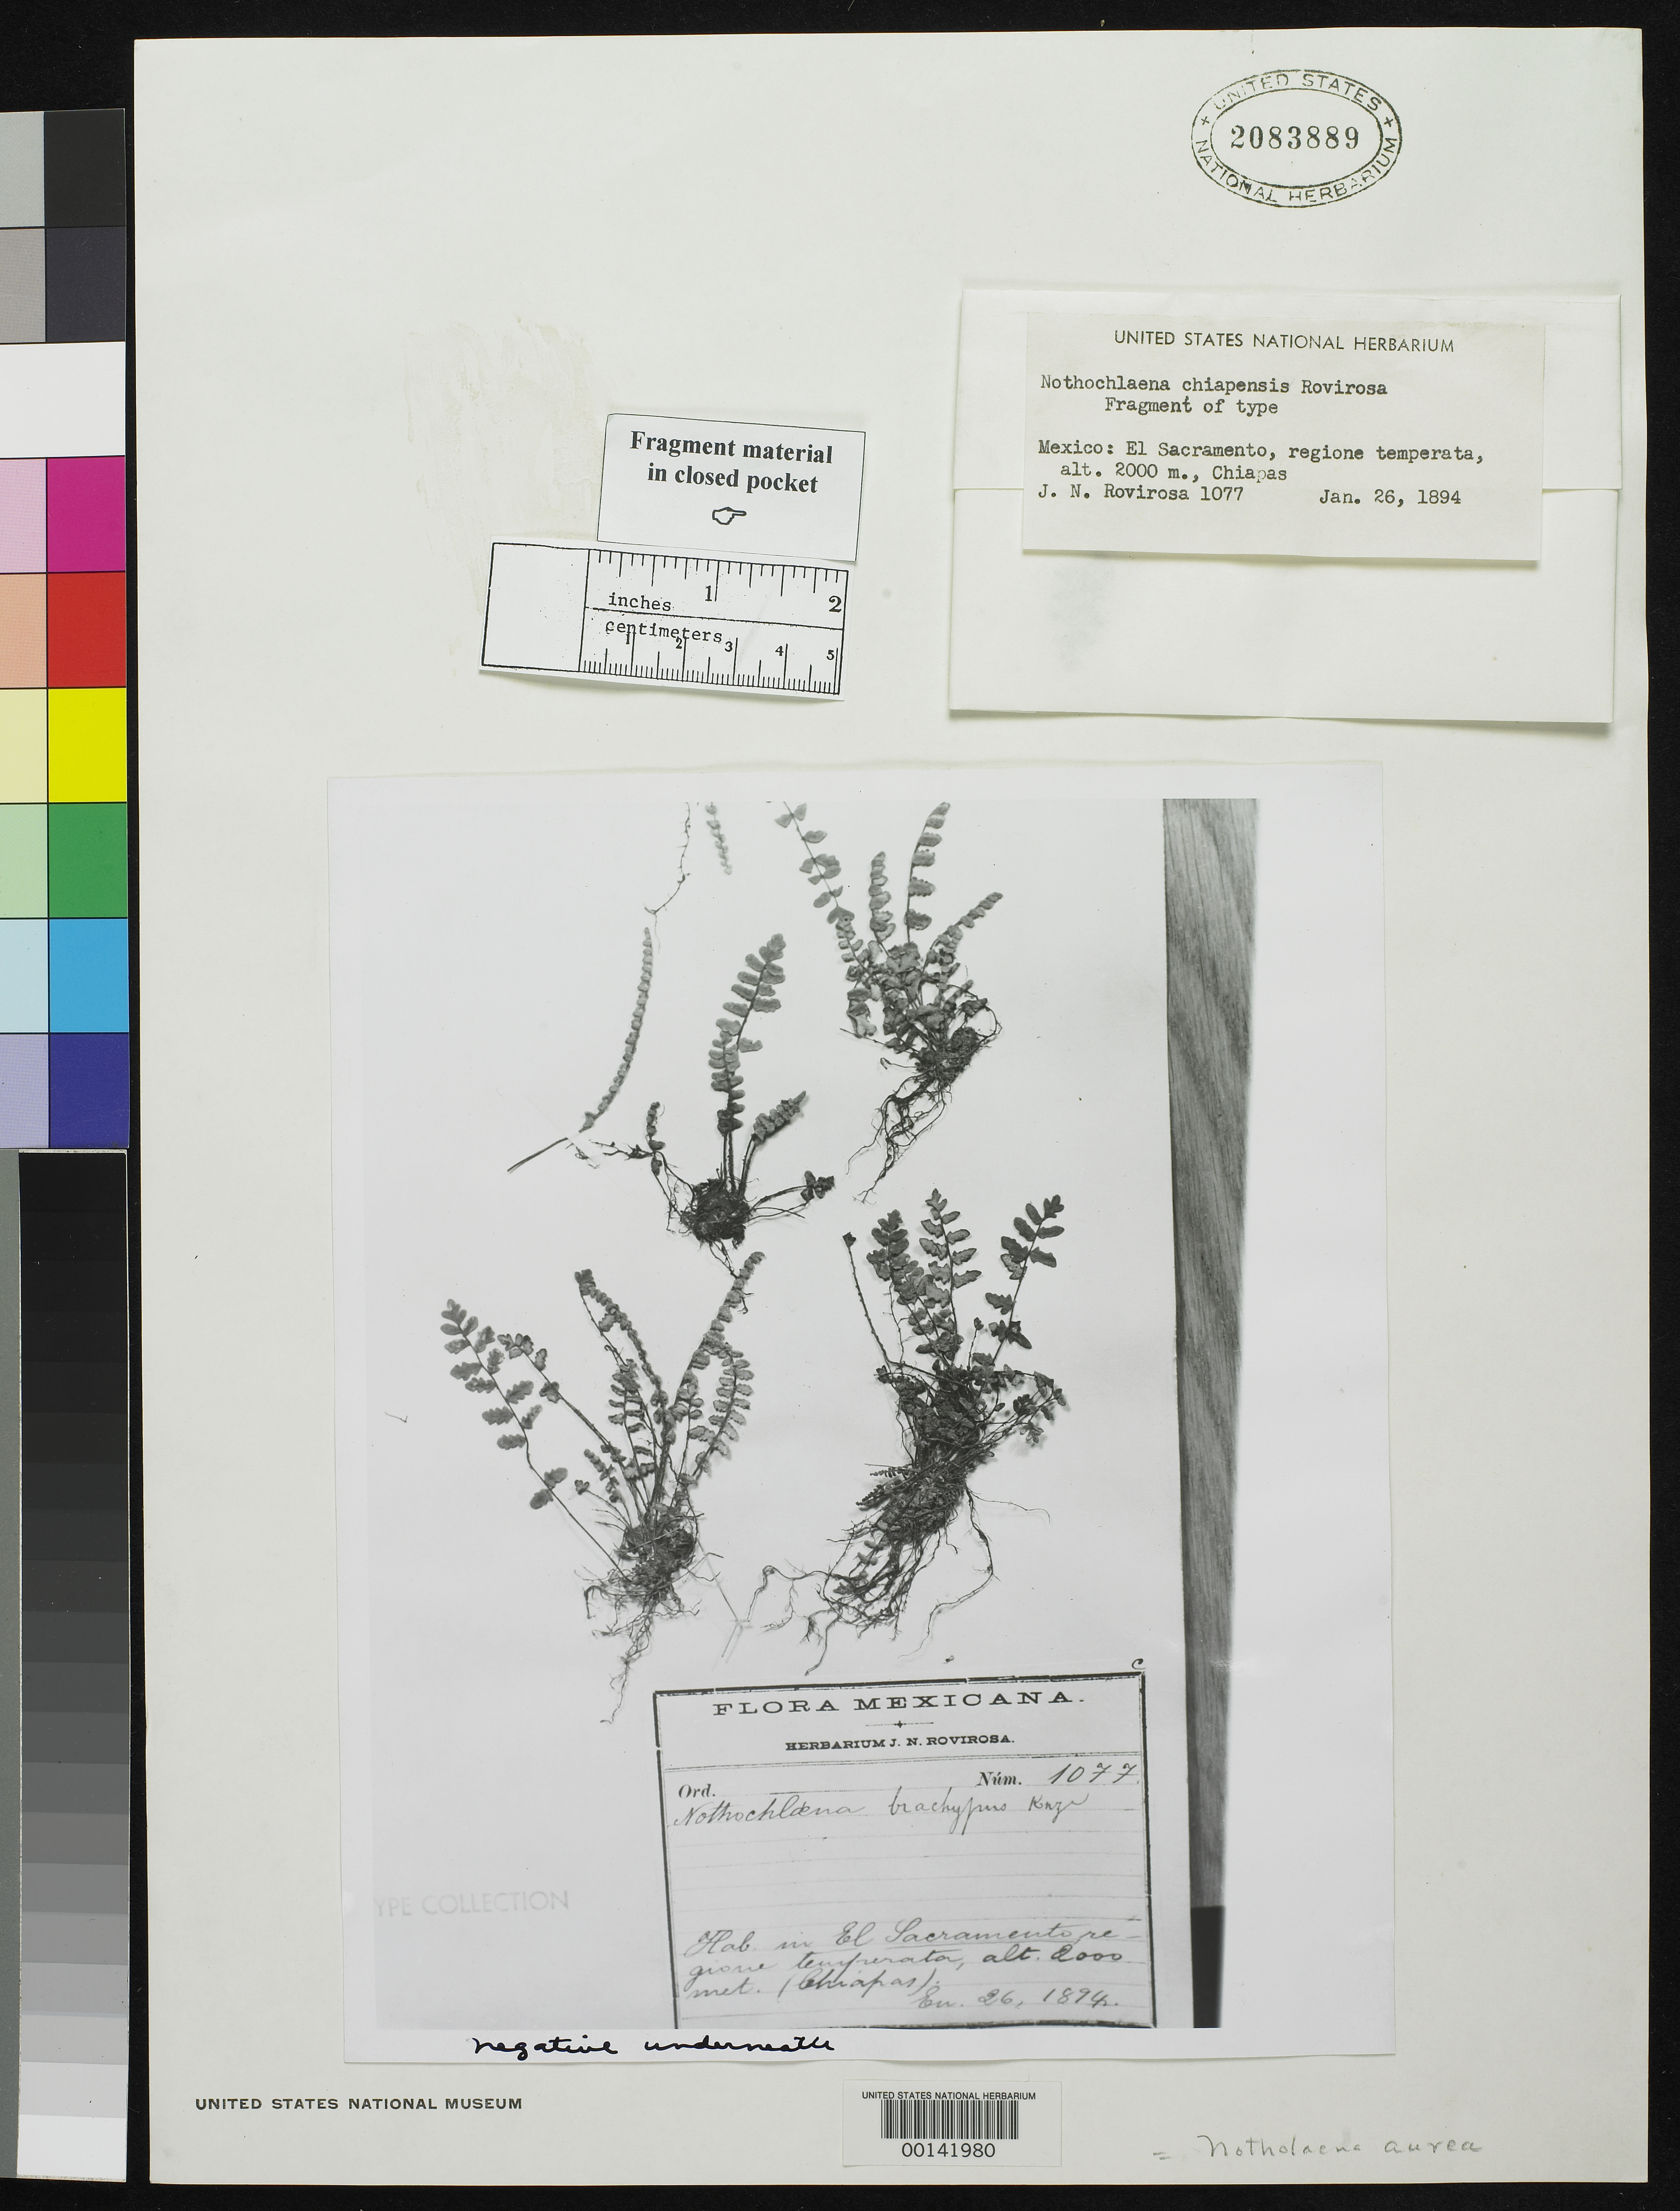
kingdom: Plantae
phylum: Tracheophyta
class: Polypodiopsida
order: Polypodiales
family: Pteridaceae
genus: Notholaena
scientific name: Notholaena chiapensis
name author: Rovirosa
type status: Type Fragment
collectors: J. N. Rovirosa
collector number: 1077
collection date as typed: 26 Jan 1894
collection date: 1894-01-26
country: Mexico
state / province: Chiapas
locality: El Sacremento.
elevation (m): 2000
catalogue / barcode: US 2083889